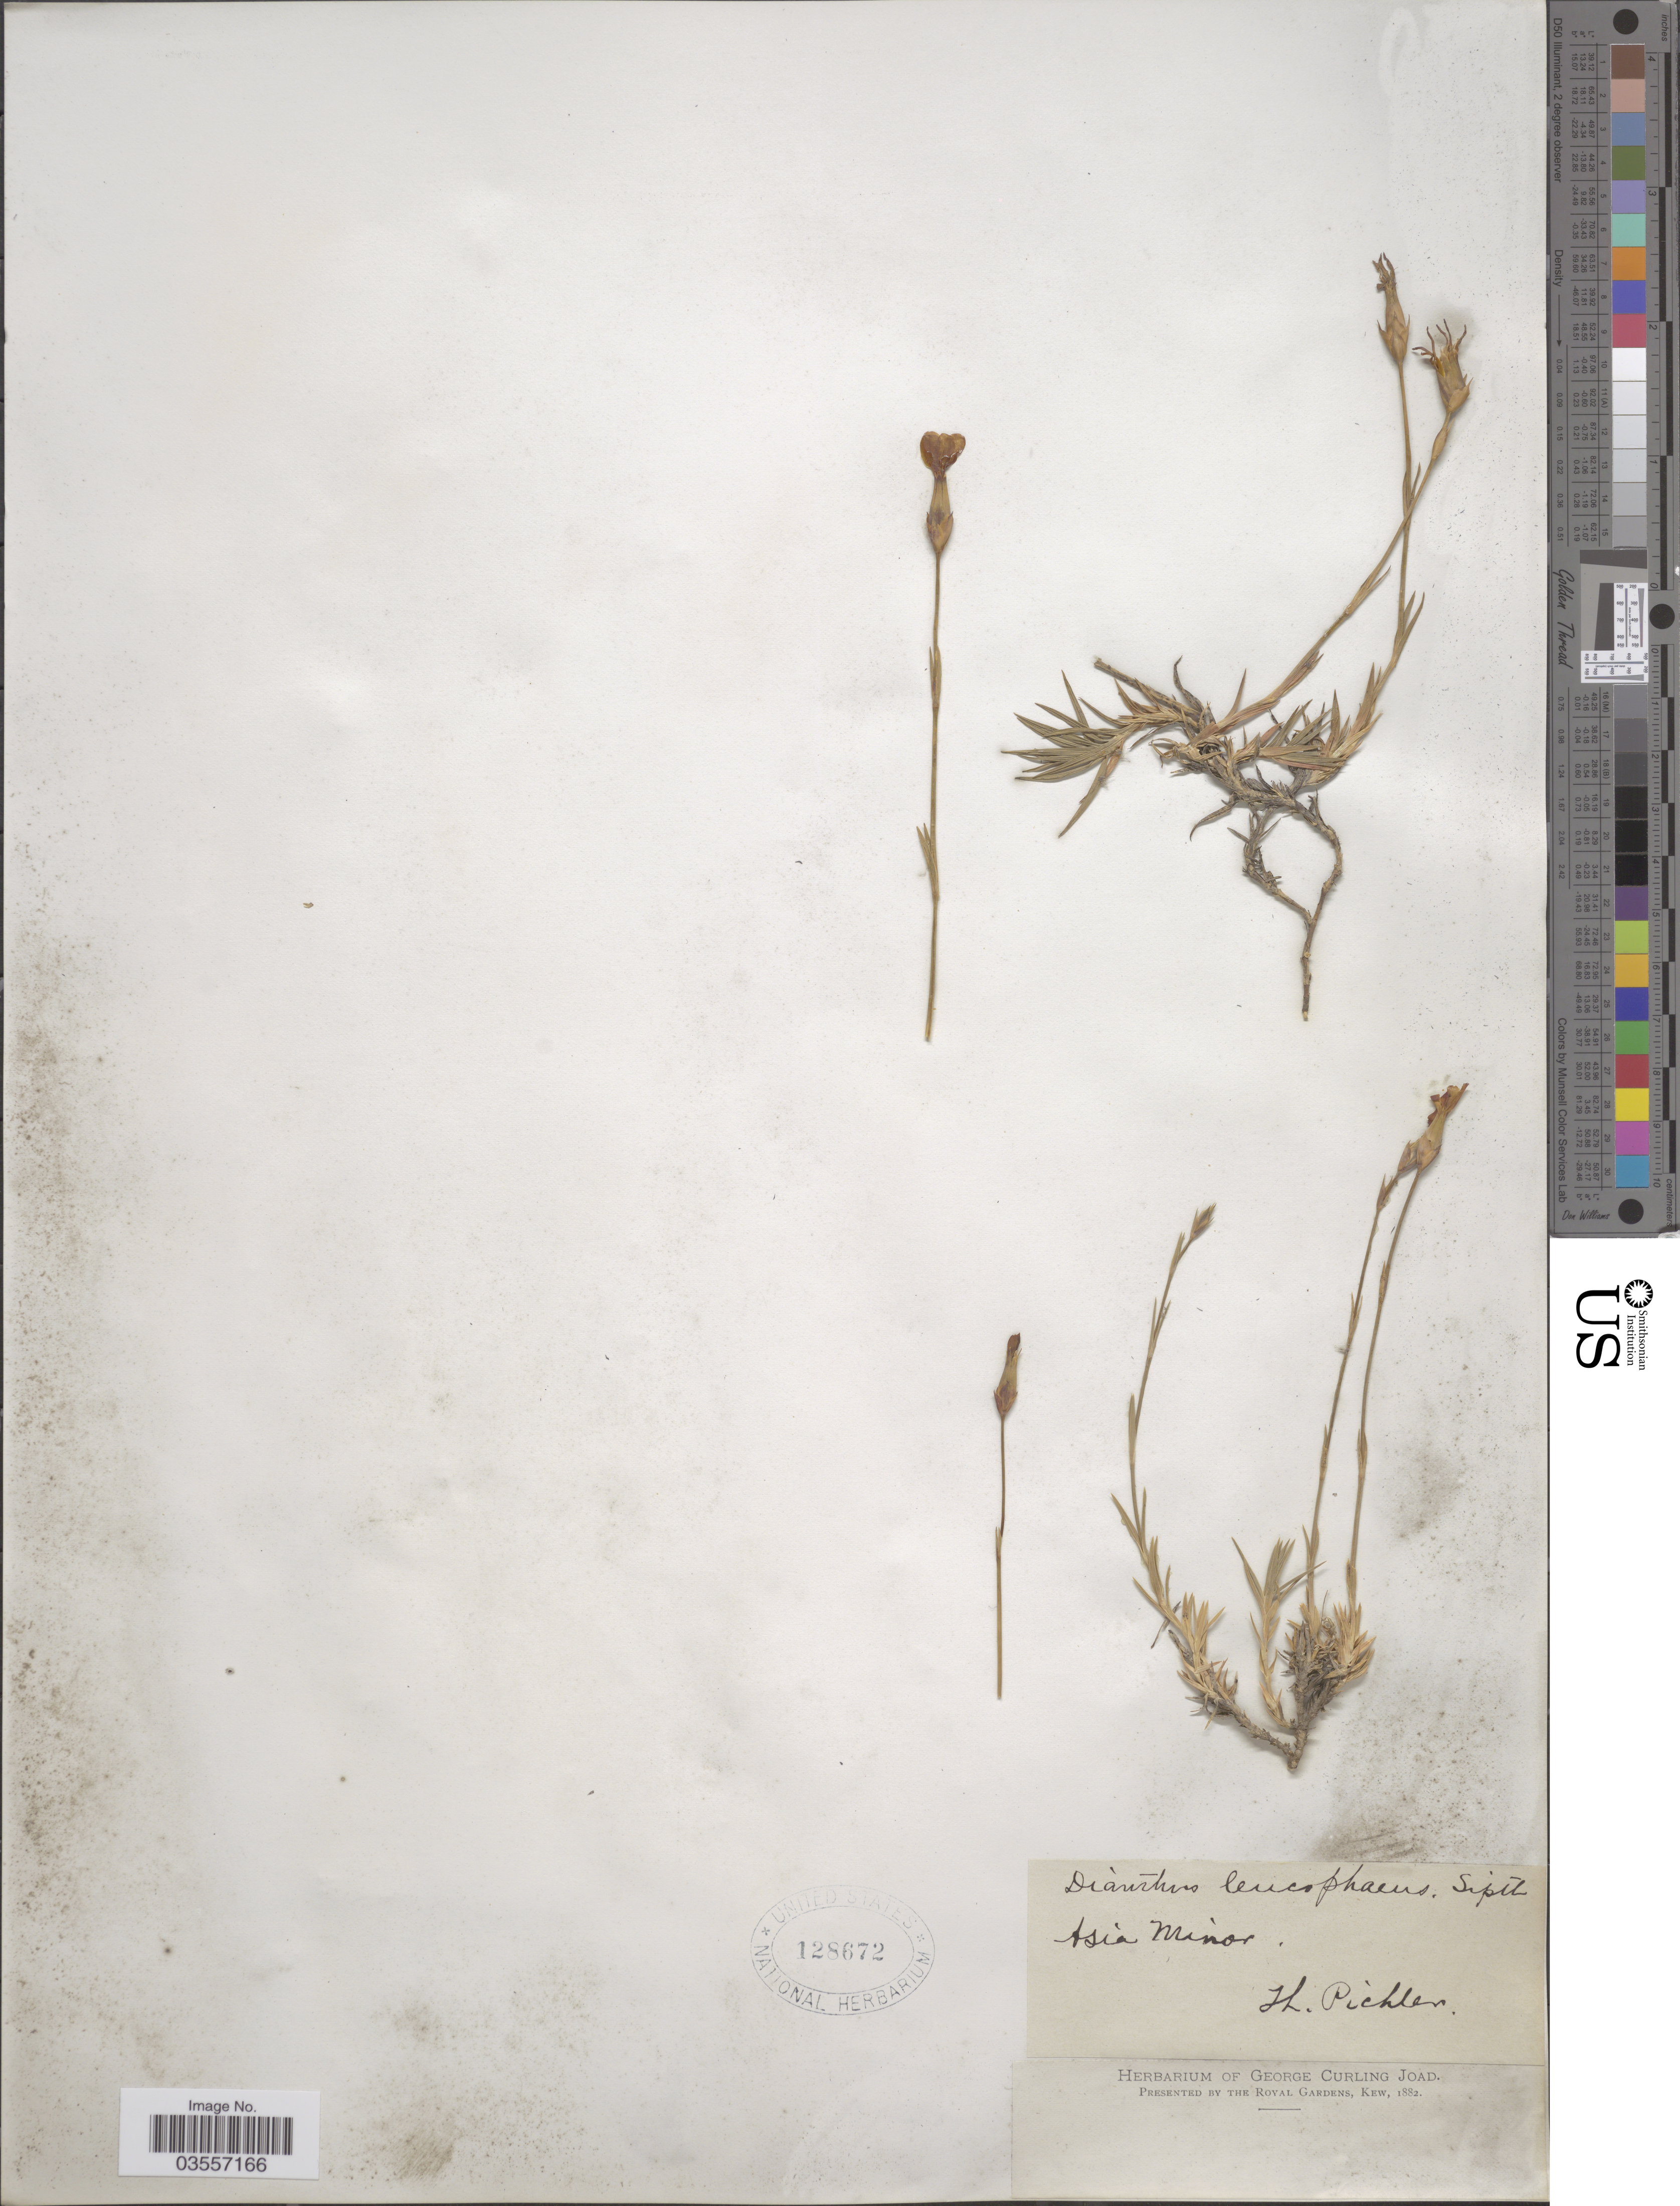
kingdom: Plantae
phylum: Tracheophyta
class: Magnoliopsida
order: Caryophyllales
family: Caryophyllaceae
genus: Dianthus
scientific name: Dianthus leucophaeus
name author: Sm.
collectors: T. Pichler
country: Turkey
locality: Asia Minor.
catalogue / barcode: US 128672